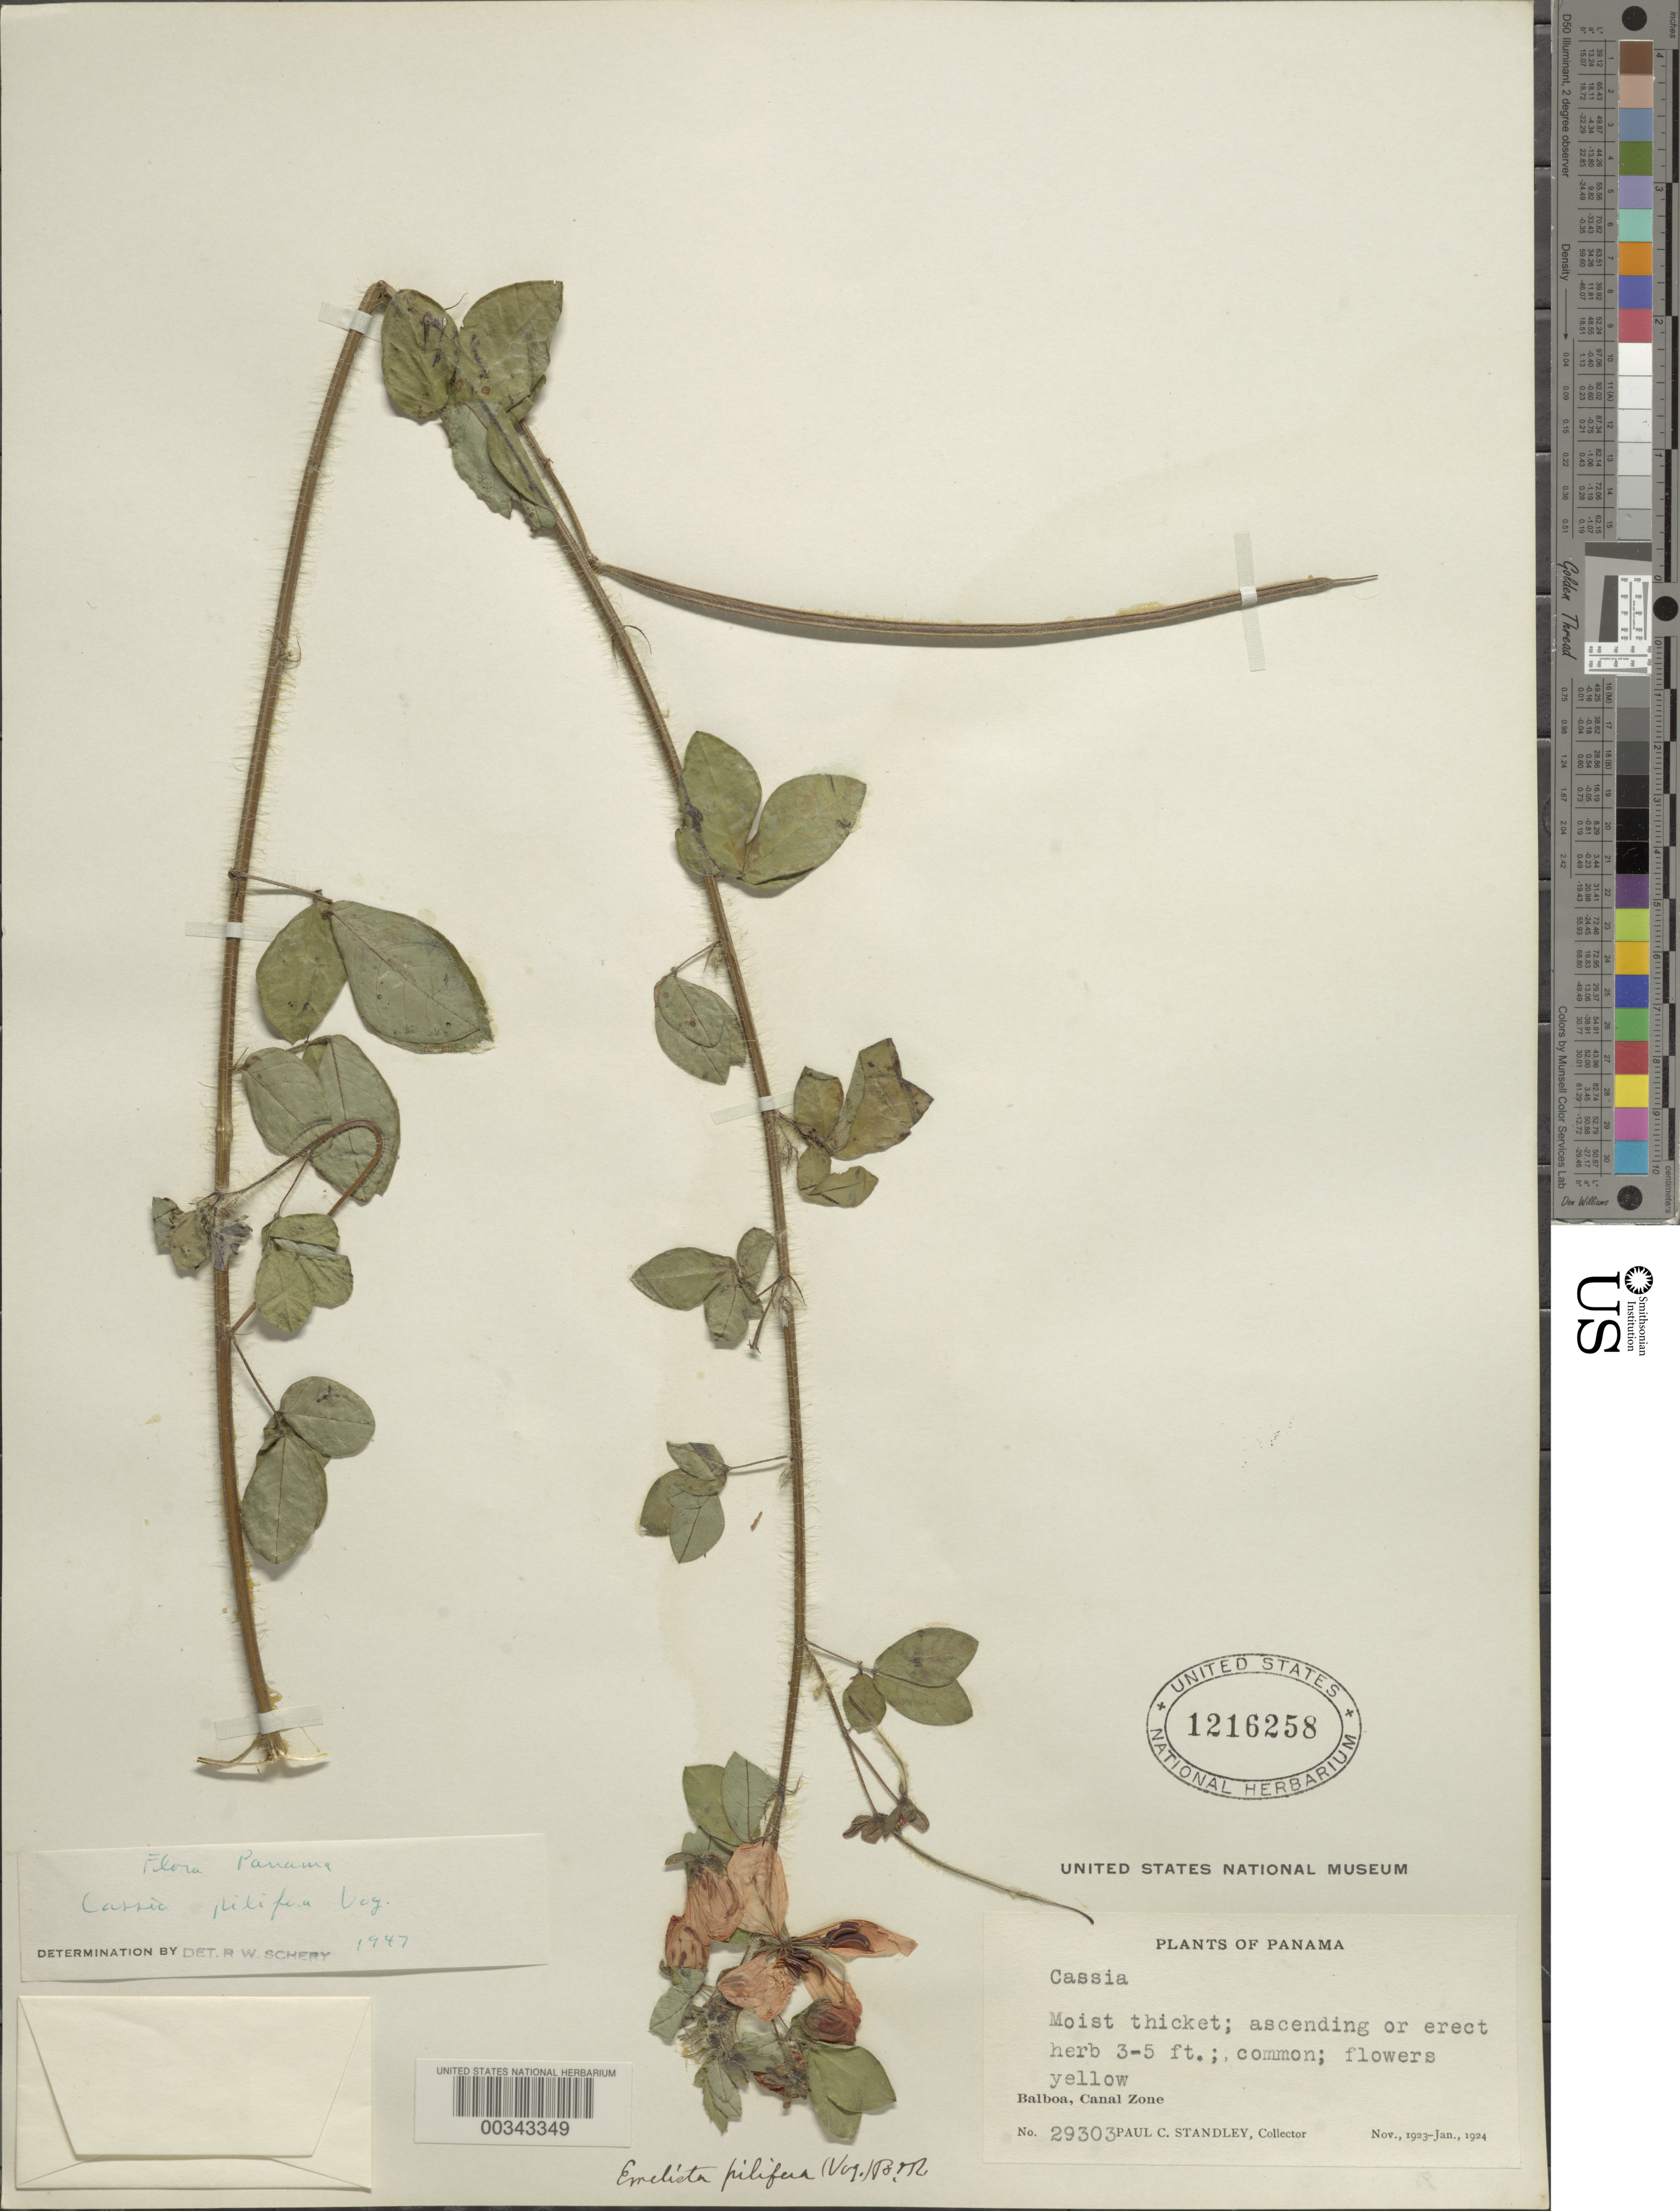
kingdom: Plantae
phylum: Tracheophyta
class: Magnoliopsida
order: Fabales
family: Fabaceae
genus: Senna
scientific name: Senna pilifera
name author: (Vogel) H.S. Irwin & Barneby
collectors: P. C. Standley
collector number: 29303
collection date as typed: Nov 1923 to -- Jan 1924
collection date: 1923-11/1924-01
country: Panama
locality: Balboa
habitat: Moist thickets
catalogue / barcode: US 1216258